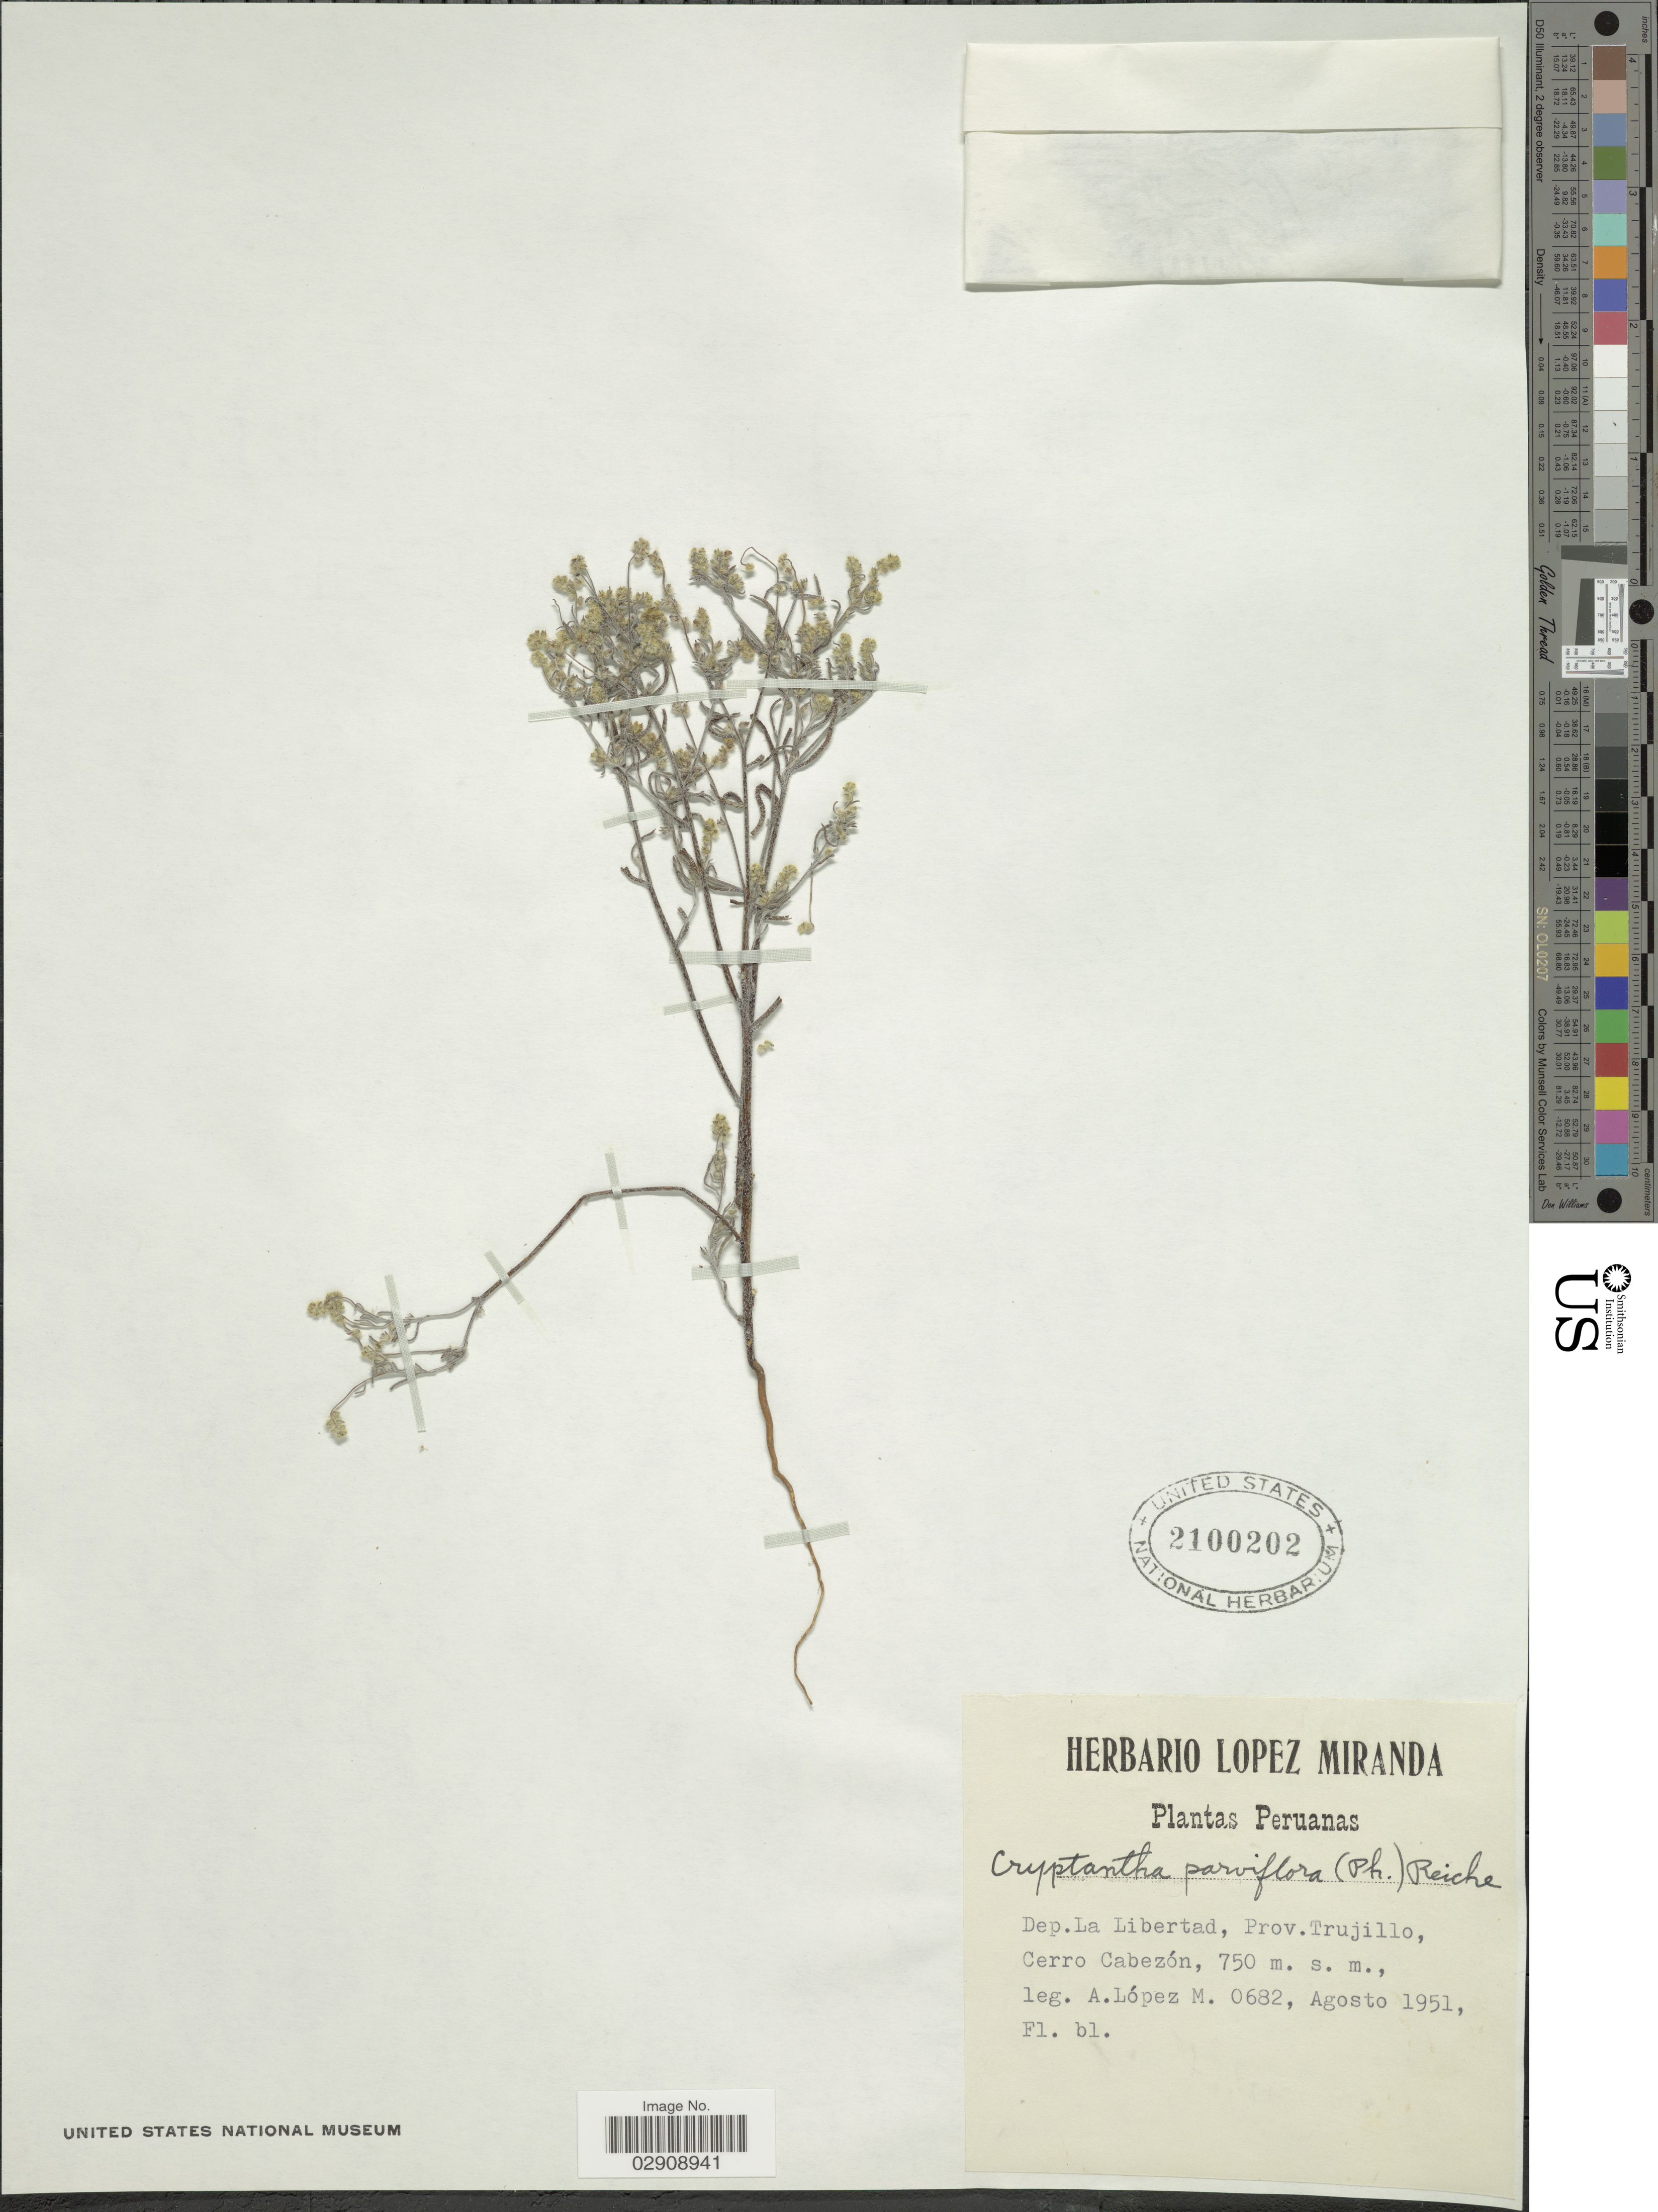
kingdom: Plantae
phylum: Tracheophyta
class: Magnoliopsida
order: Boraginales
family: Boraginaceae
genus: Johnstonella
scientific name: Johnstonella parviflora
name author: (Phil.) Hasenstab & M.G. Simpson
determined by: Moroni, Pablo, (SI), Instituto de Botanica Darwinion (ARGENTINA)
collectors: A. López M.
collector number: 0682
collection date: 1951-08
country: Peru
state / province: La Libertad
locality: Dep. La Libertad, Prov. Trujillo, Cerro Cabezón. Peru.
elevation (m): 750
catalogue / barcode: US 2100202